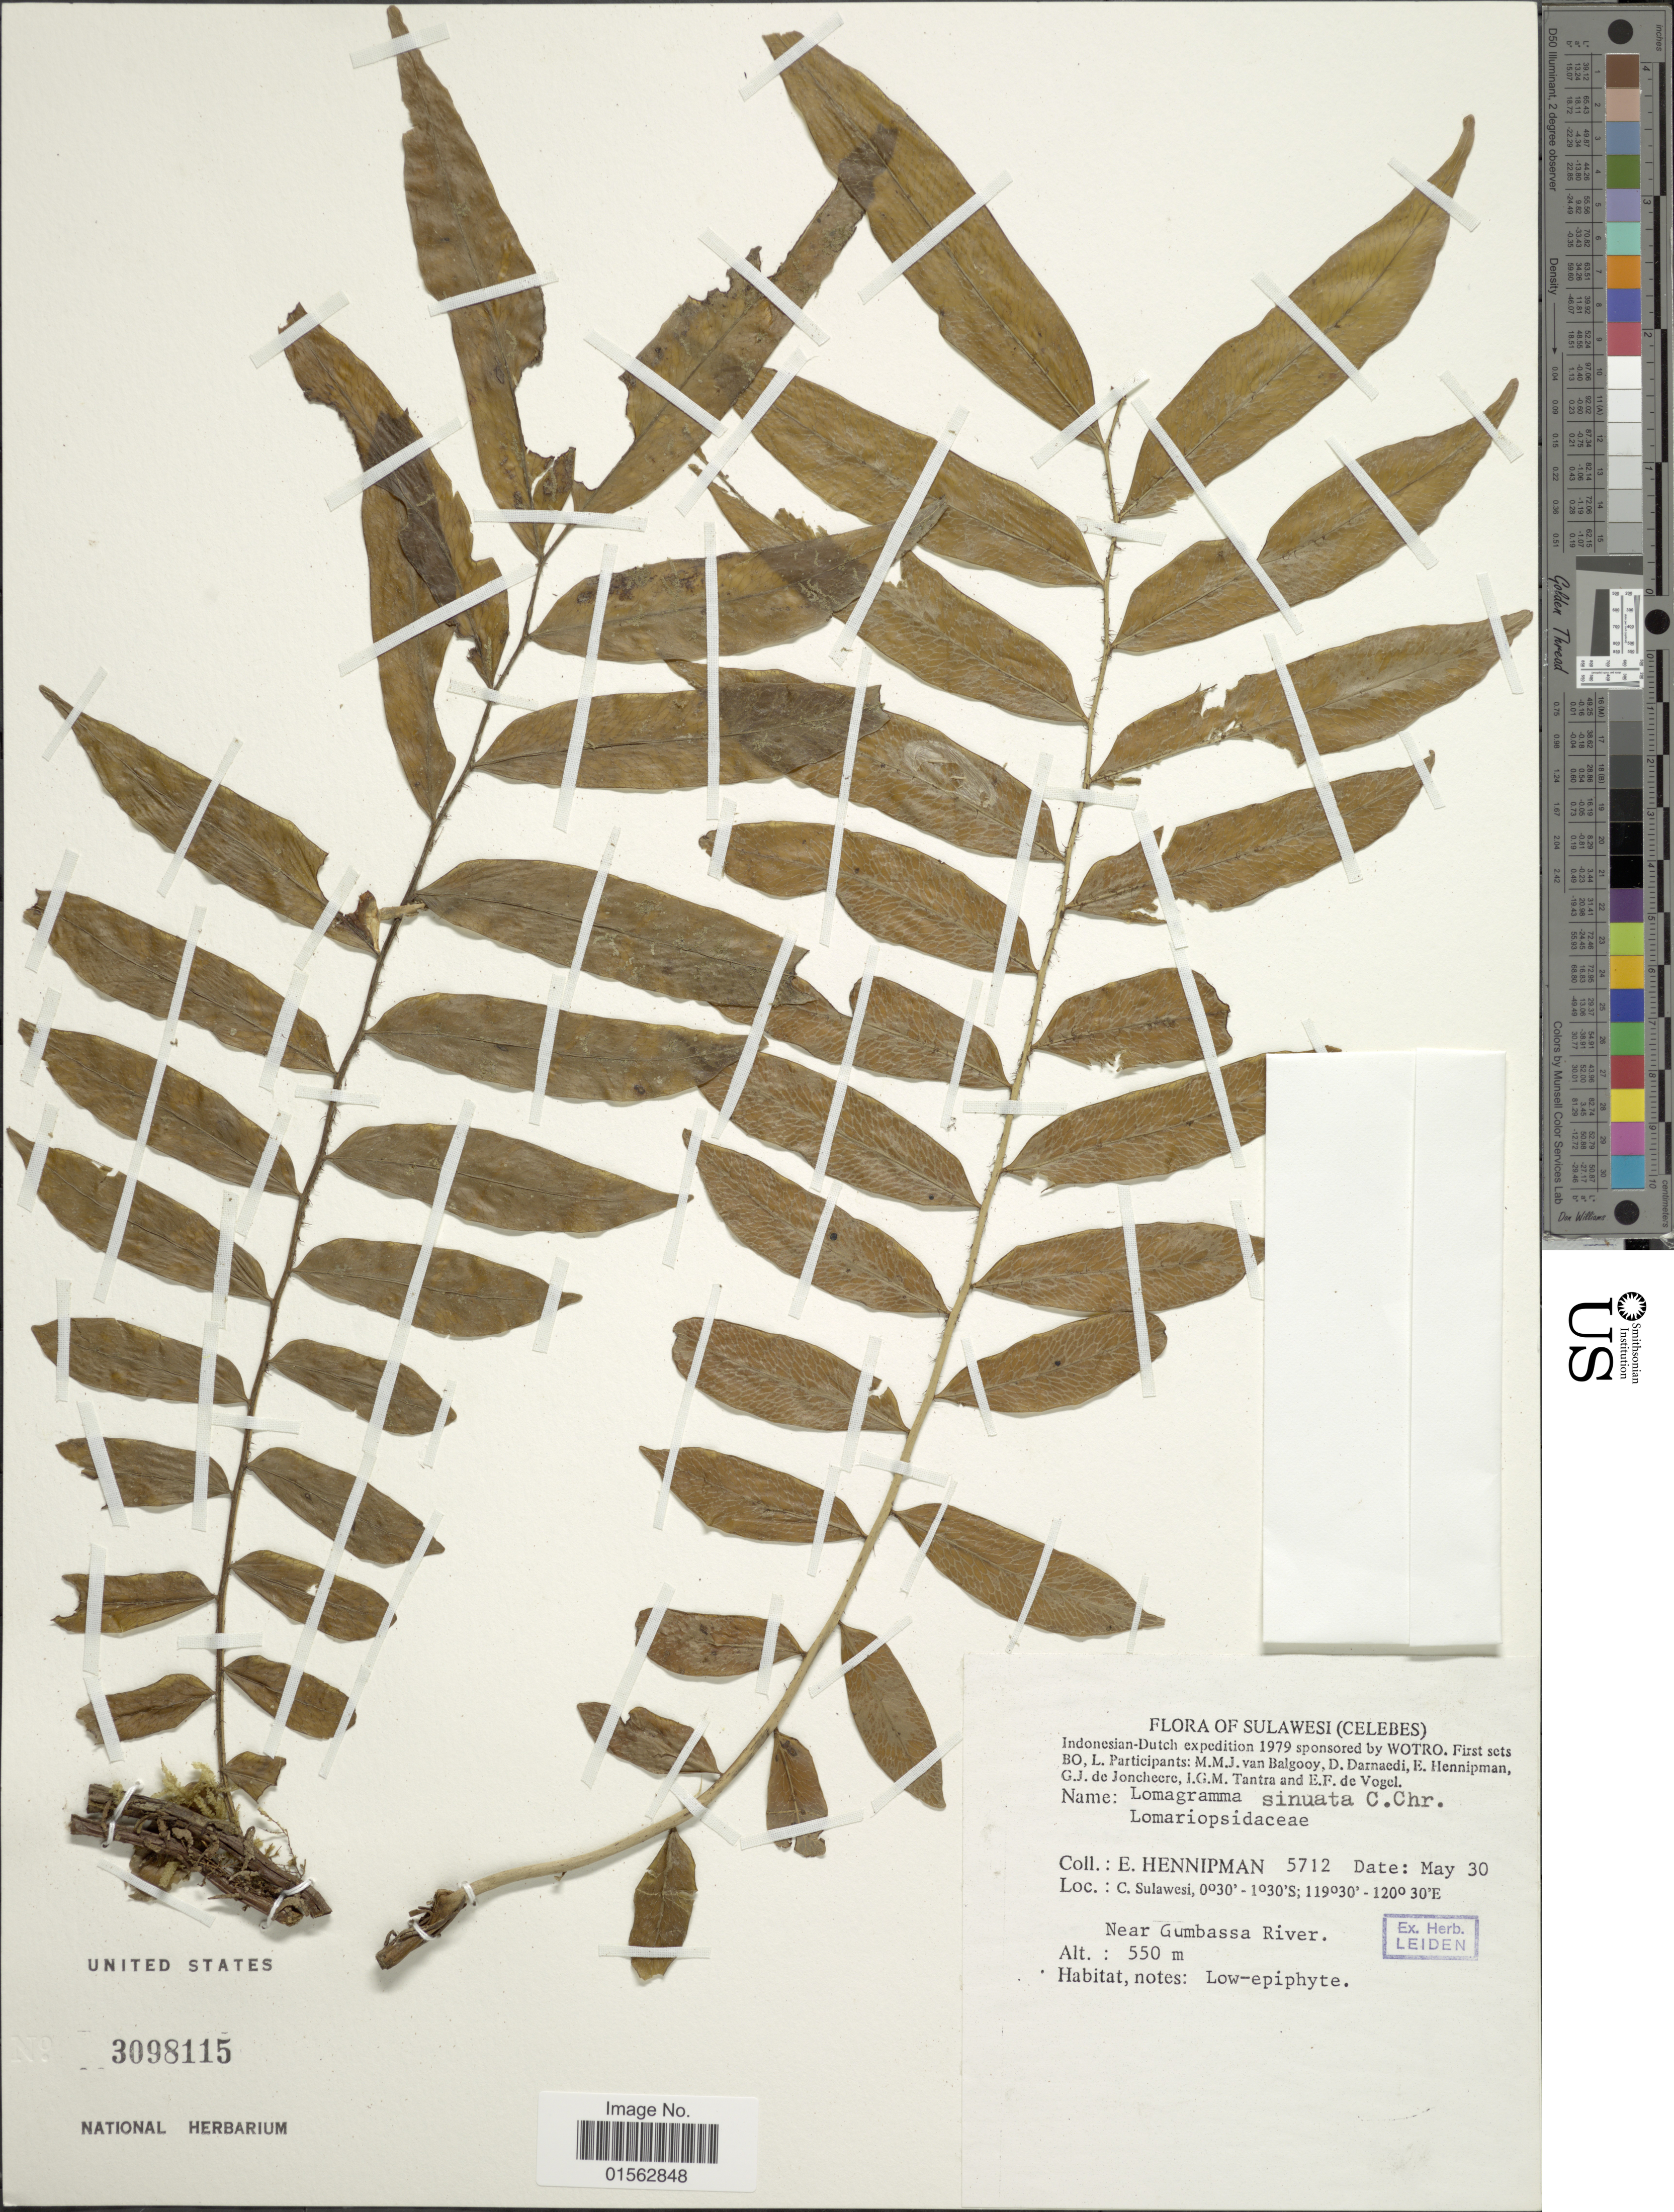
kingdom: Plantae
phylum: Tracheophyta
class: Polypodiopsida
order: Polypodiales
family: Dryopteridaceae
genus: Lomagramma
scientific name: Lomagramma sinuata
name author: C. Chr.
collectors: E. Hennipman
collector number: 5712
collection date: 1979-05-30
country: Indonesia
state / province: Sulawesi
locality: Sulawesi (Celebes), C. Sulawesi, near Gumbassa River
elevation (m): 550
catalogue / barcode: US 3098115